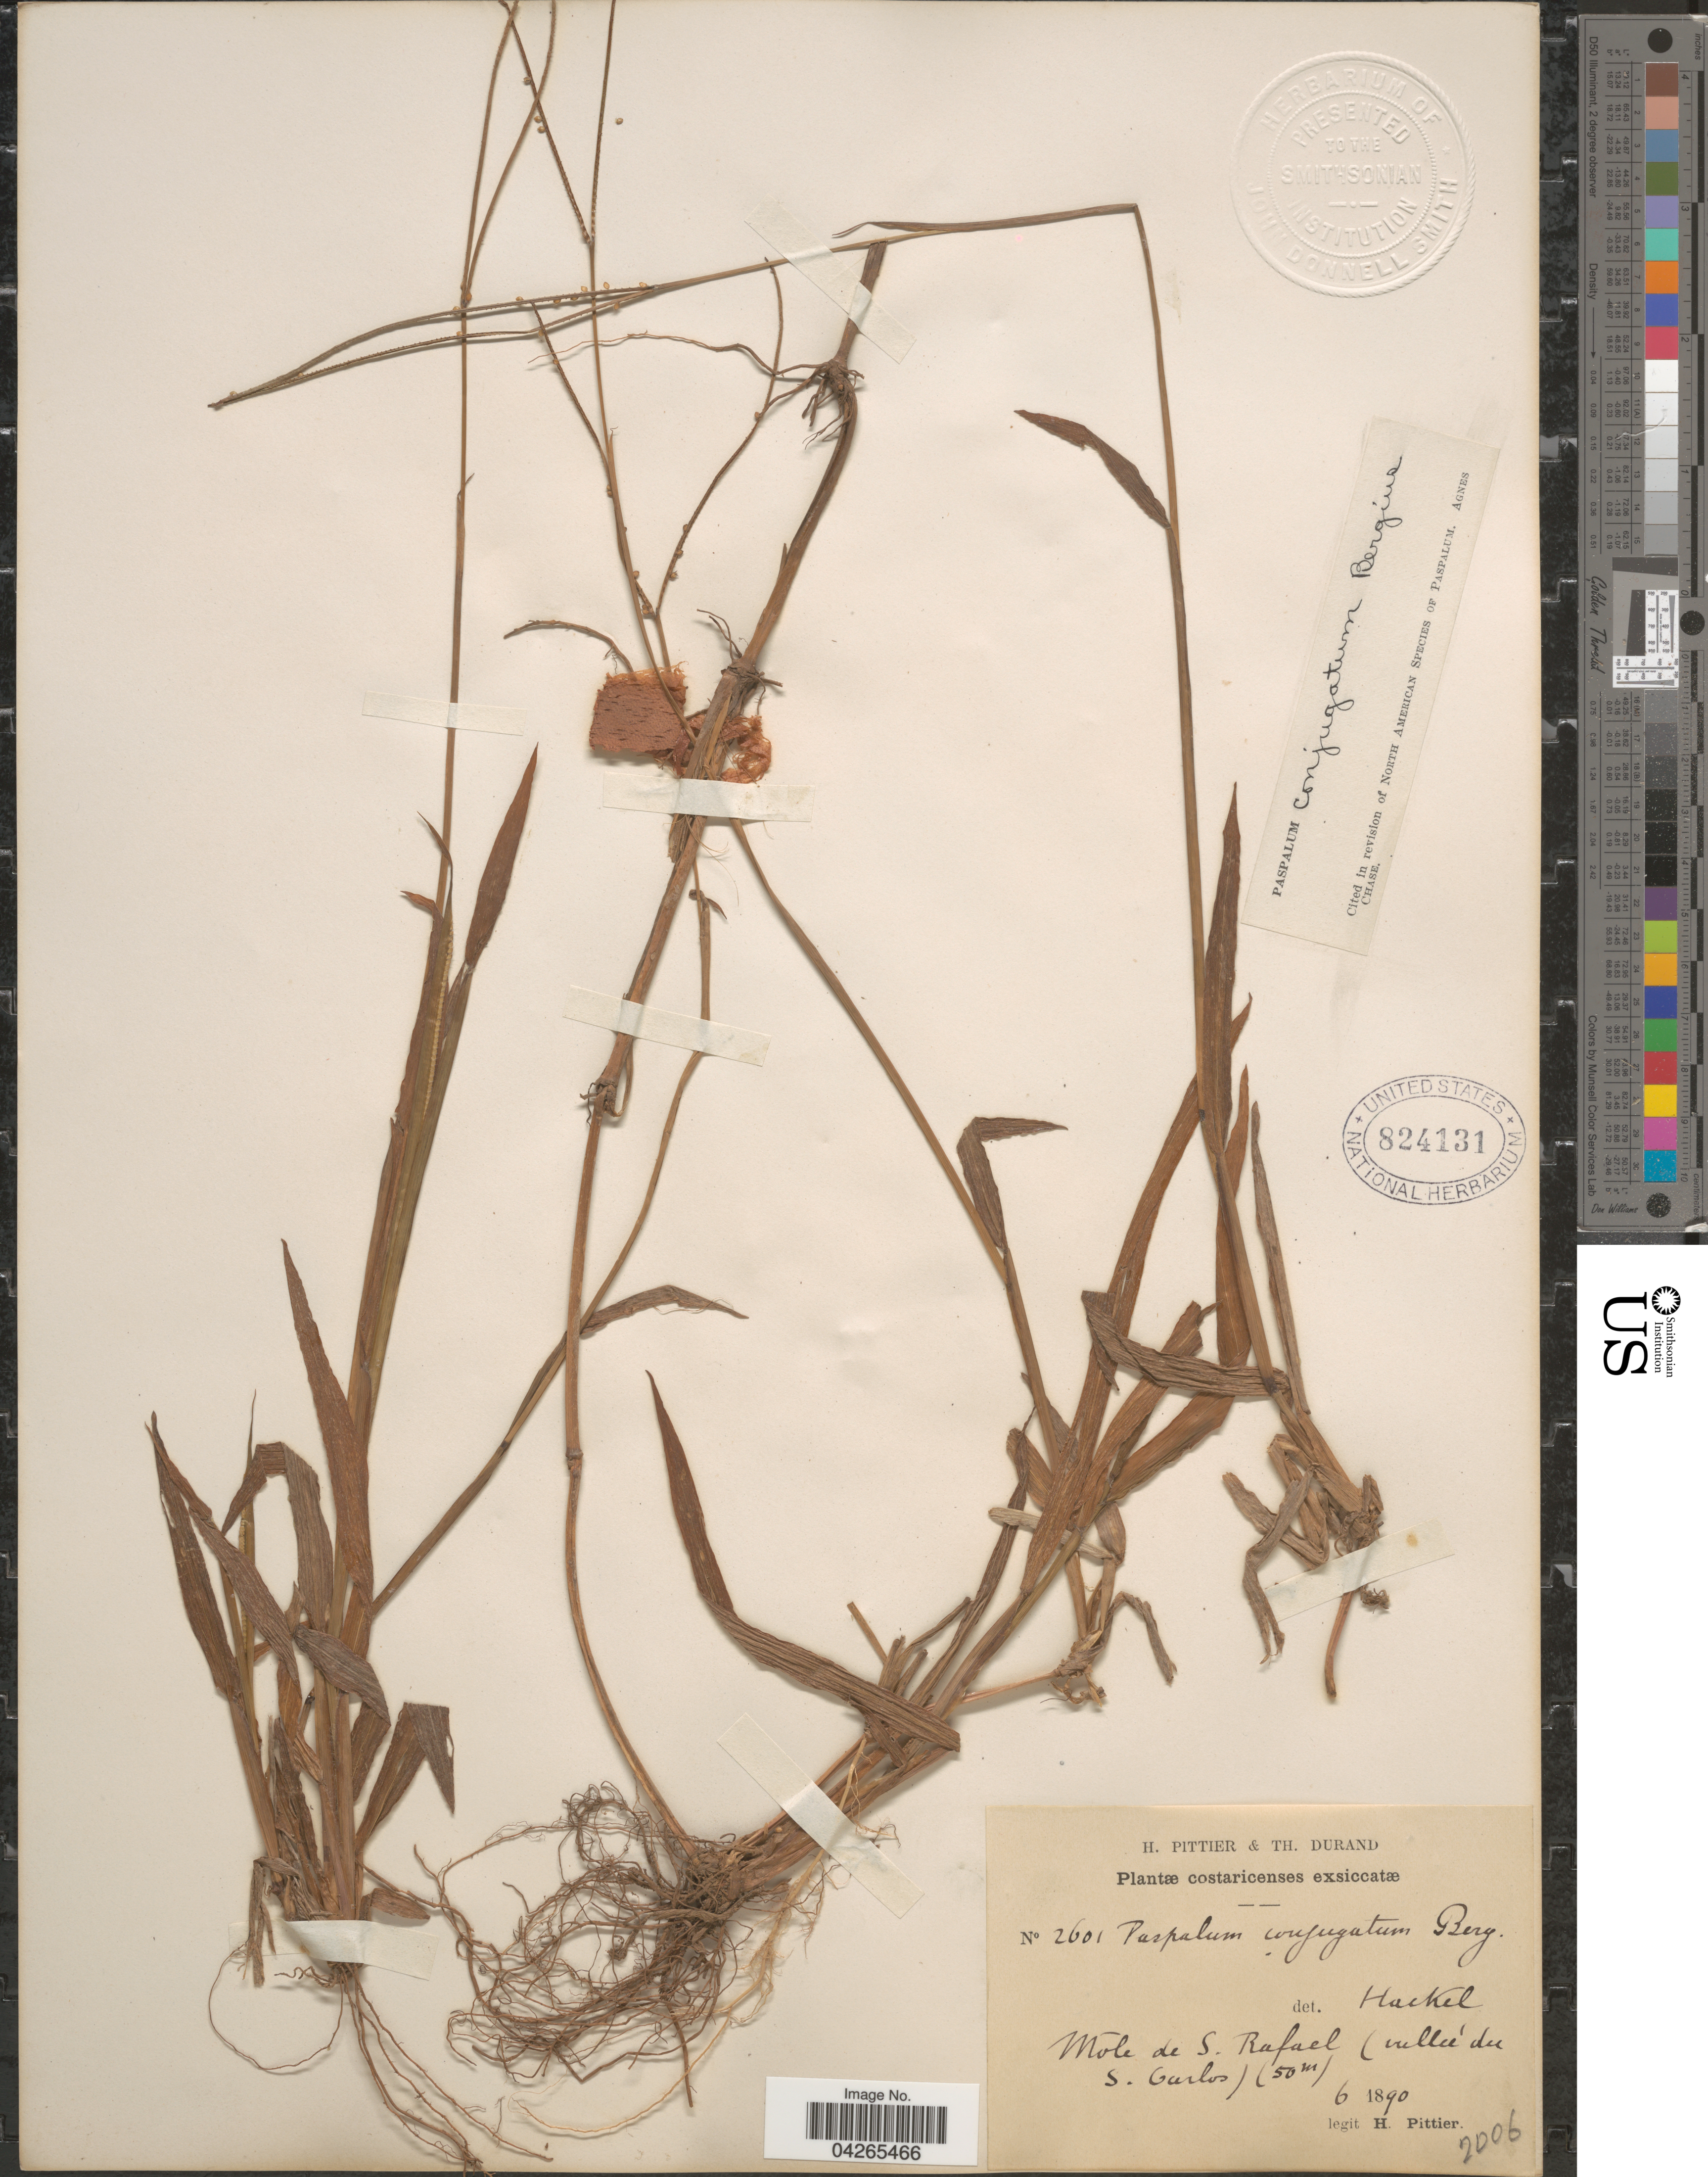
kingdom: Plantae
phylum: Tracheophyta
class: Liliopsida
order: Poales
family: Poaceae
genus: Paspalum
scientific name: Paspalum conjugatum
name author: P.J. Bergius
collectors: H. F. Pittier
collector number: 2601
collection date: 1890-06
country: Costa Rica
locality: Mote de S. Rafael (valleé du S. Carlos).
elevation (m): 50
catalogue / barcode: US 824131